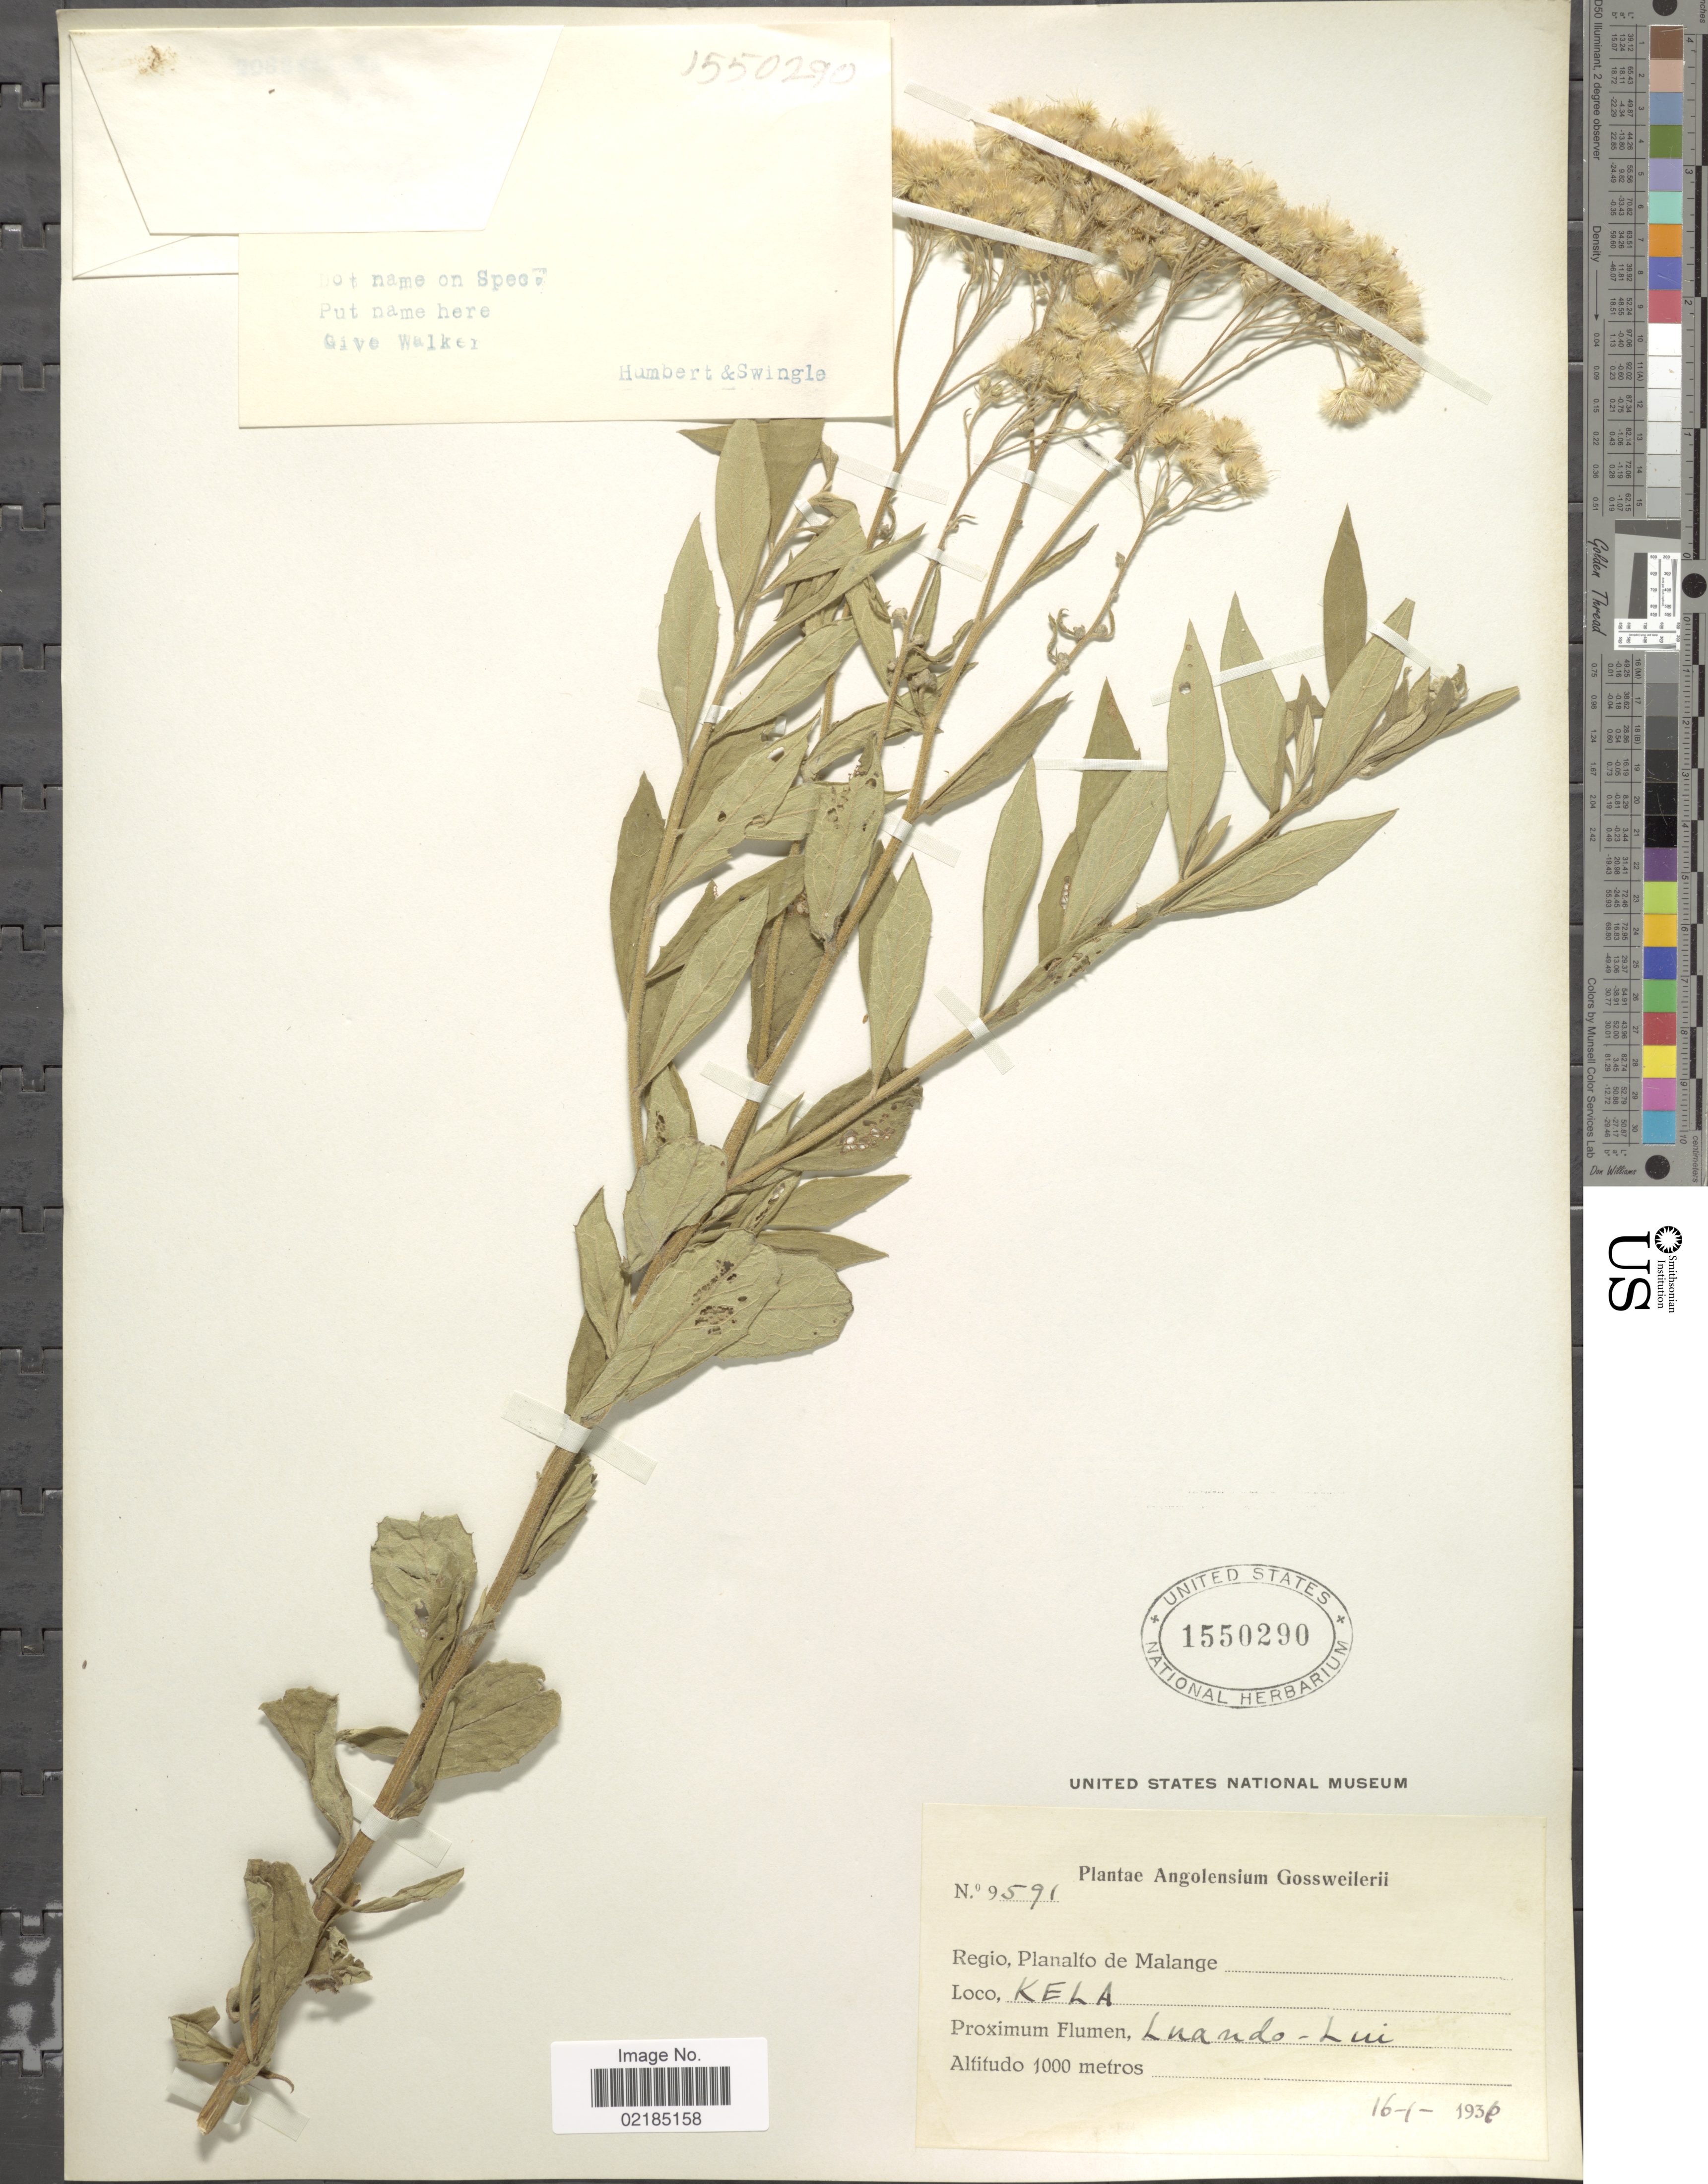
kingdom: Plantae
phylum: Tracheophyta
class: Magnoliopsida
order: Asterales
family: Asteraceae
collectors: A. Gossweiler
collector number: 9591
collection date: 1936-01-16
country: Angola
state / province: Malange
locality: Malange. Kela. Luando-Lui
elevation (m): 1000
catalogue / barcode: US 1550290